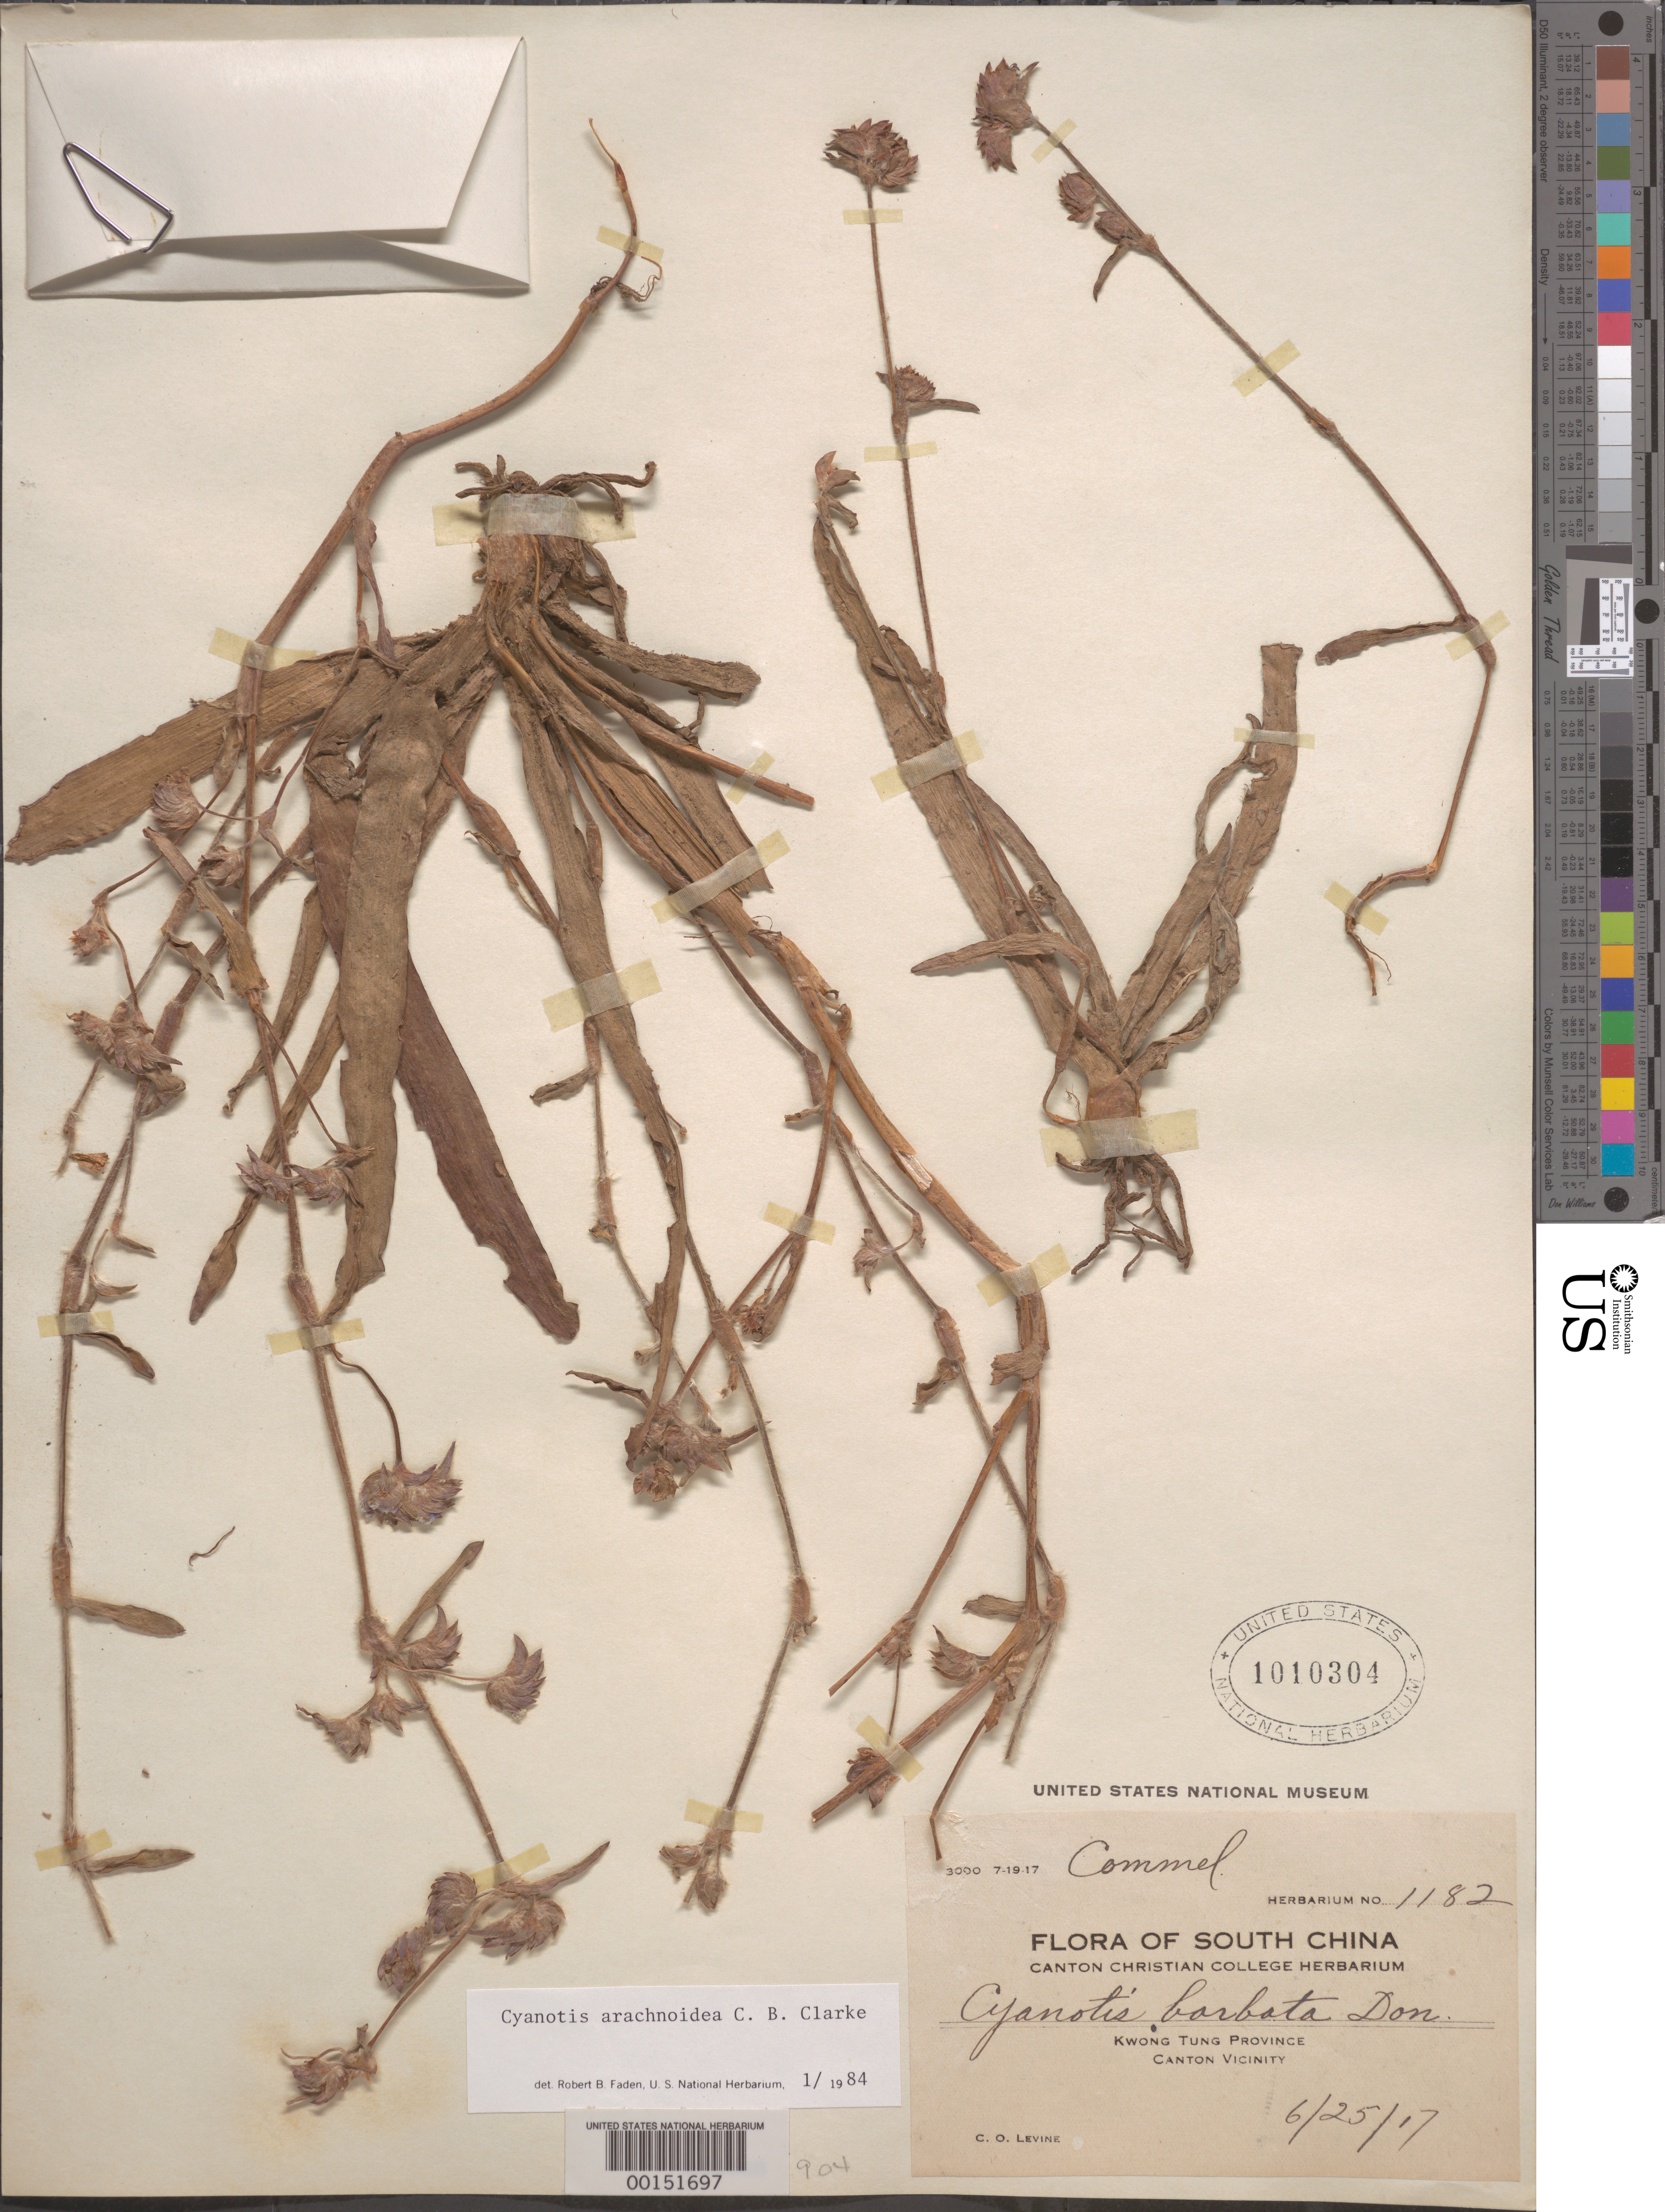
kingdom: Plantae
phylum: Tracheophyta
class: Liliopsida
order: Commelinales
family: Commelinaceae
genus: Cyanotis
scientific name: Cyanotis arachnoidea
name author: C.B. Clarke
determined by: Faden, Robert B., (US), Smithsonian Institution - National Museum of Natural History (UNITED STATES)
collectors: C. O. Levine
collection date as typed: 25 Jun 1917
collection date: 1917-06-25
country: China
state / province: Guangdong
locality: Canton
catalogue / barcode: US 1010304